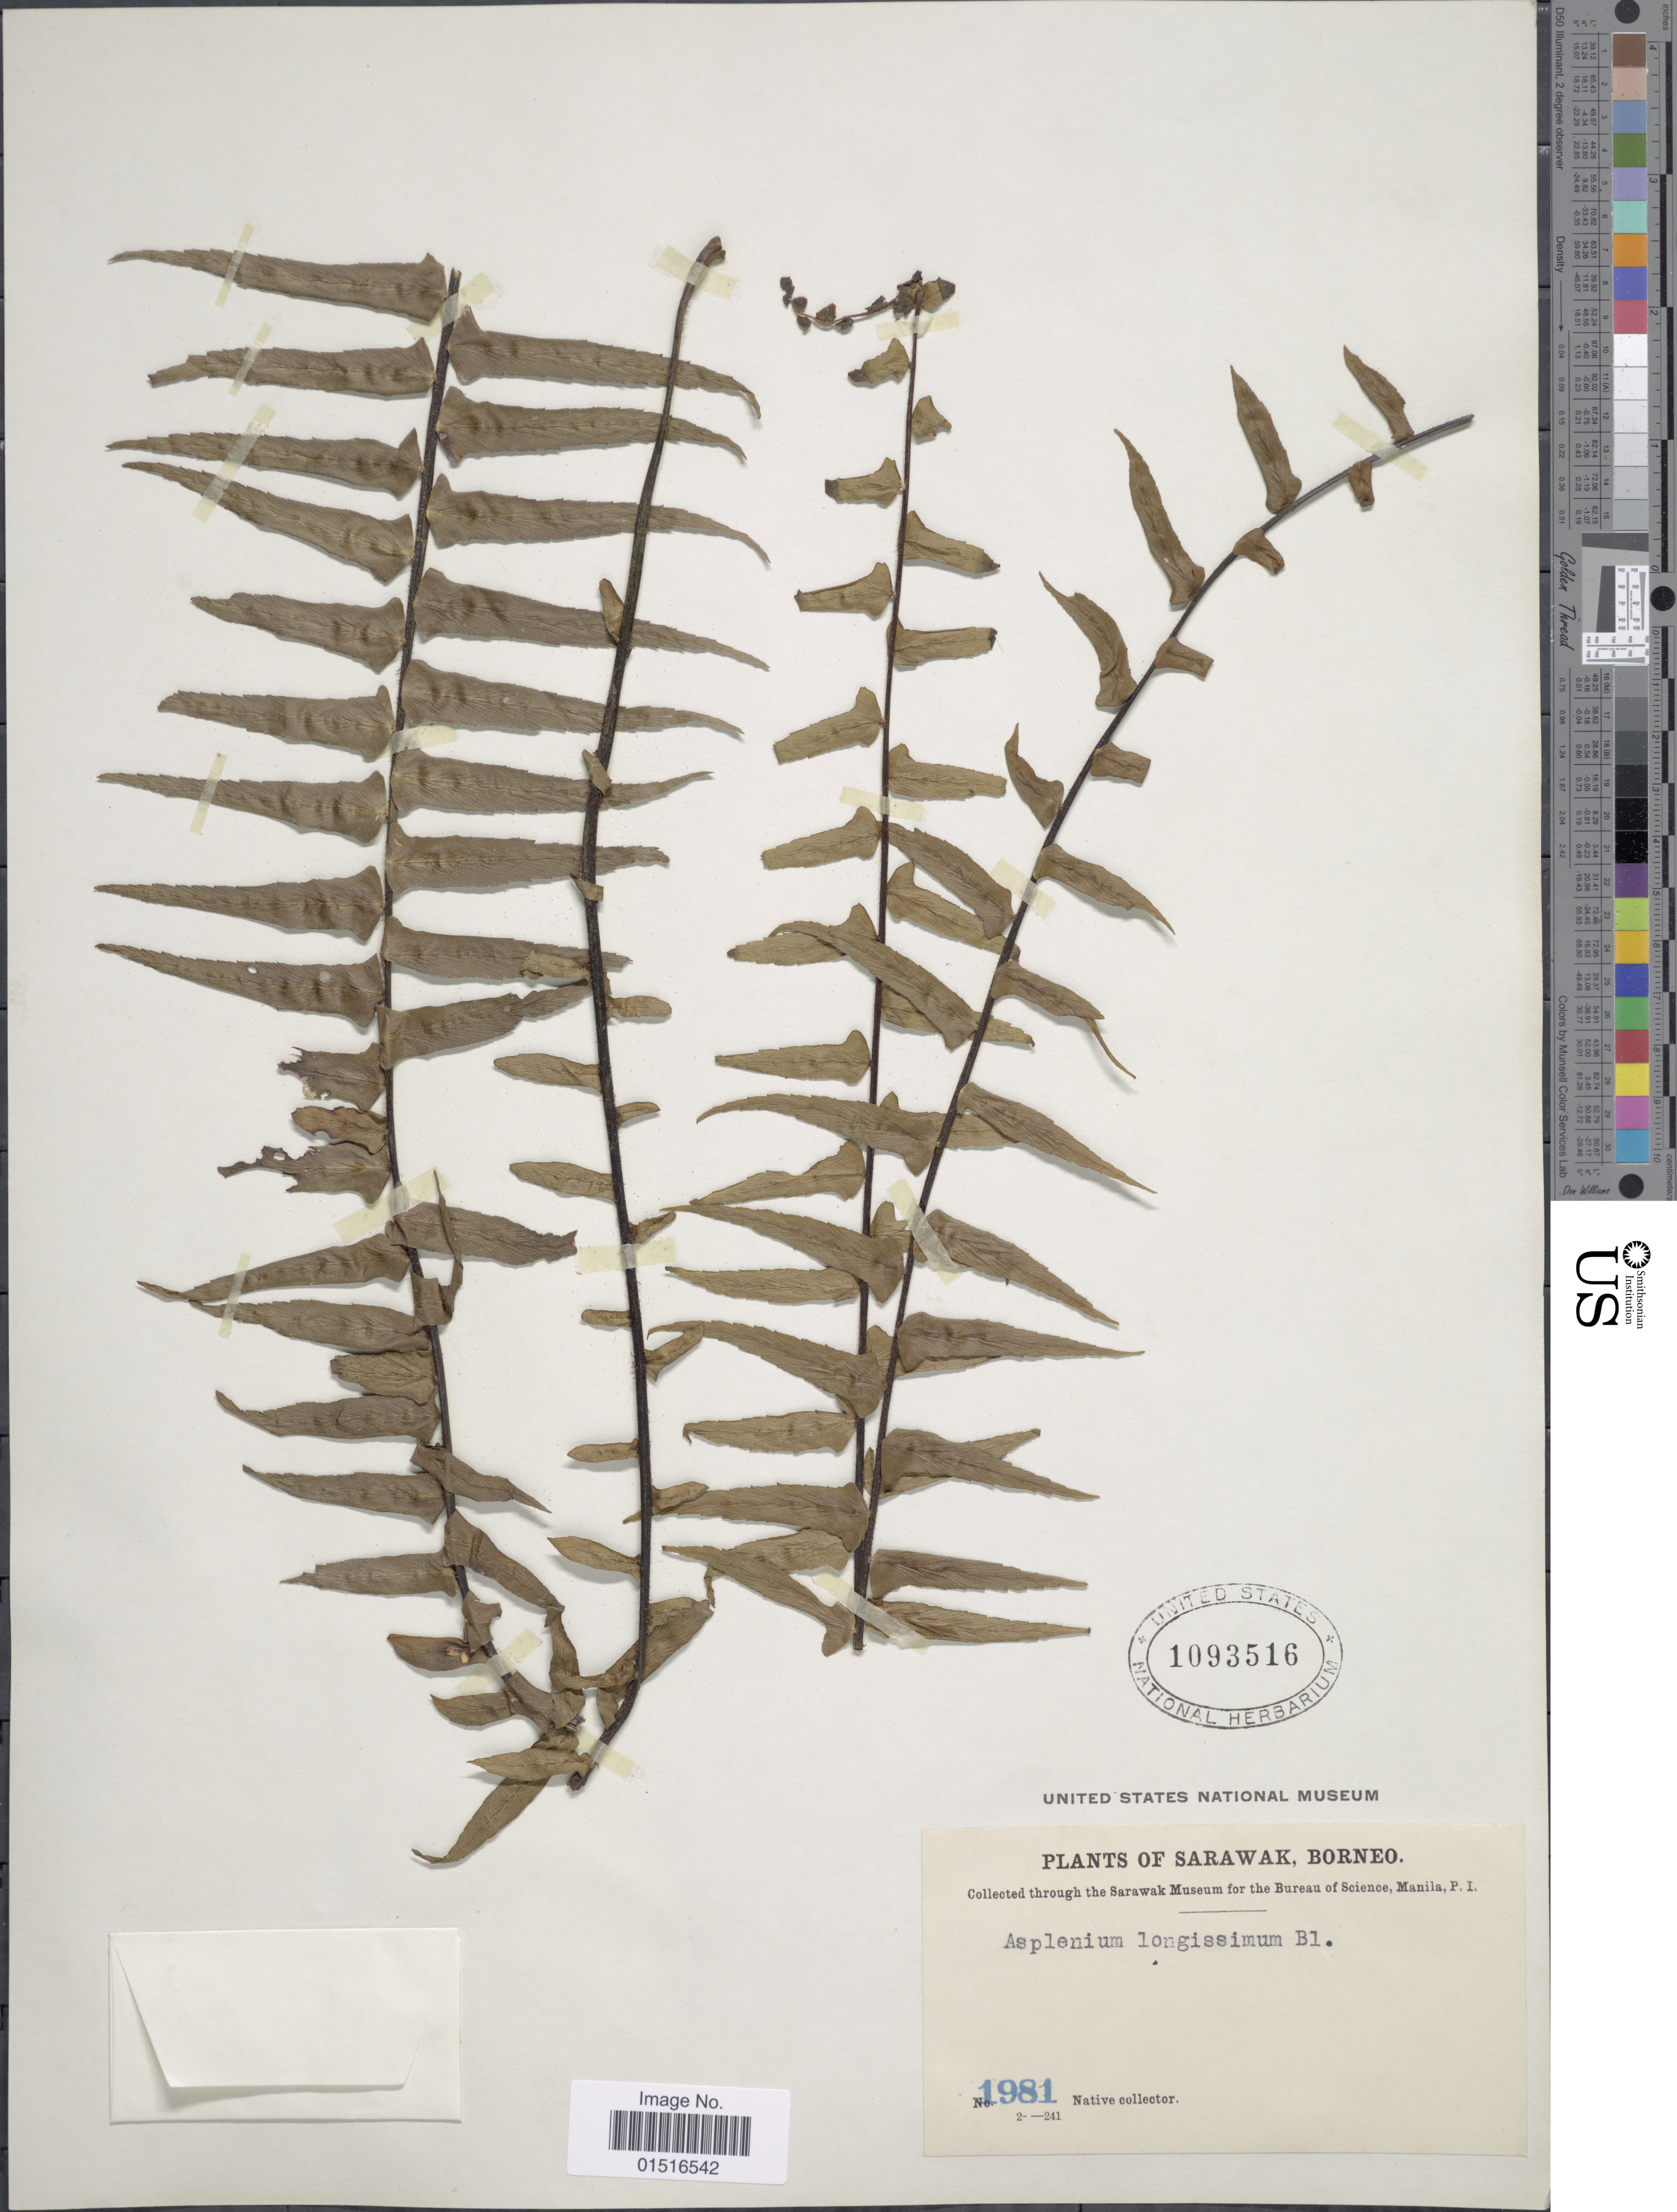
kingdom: Plantae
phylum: Tracheophyta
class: Polypodiopsida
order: Polypodiales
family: Aspleniaceae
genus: Asplenium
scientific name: Asplenium longissimum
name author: Blume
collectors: Native collector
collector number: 1981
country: Malaysia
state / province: Sarawak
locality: Sarawak,Borneo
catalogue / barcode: US 1093516